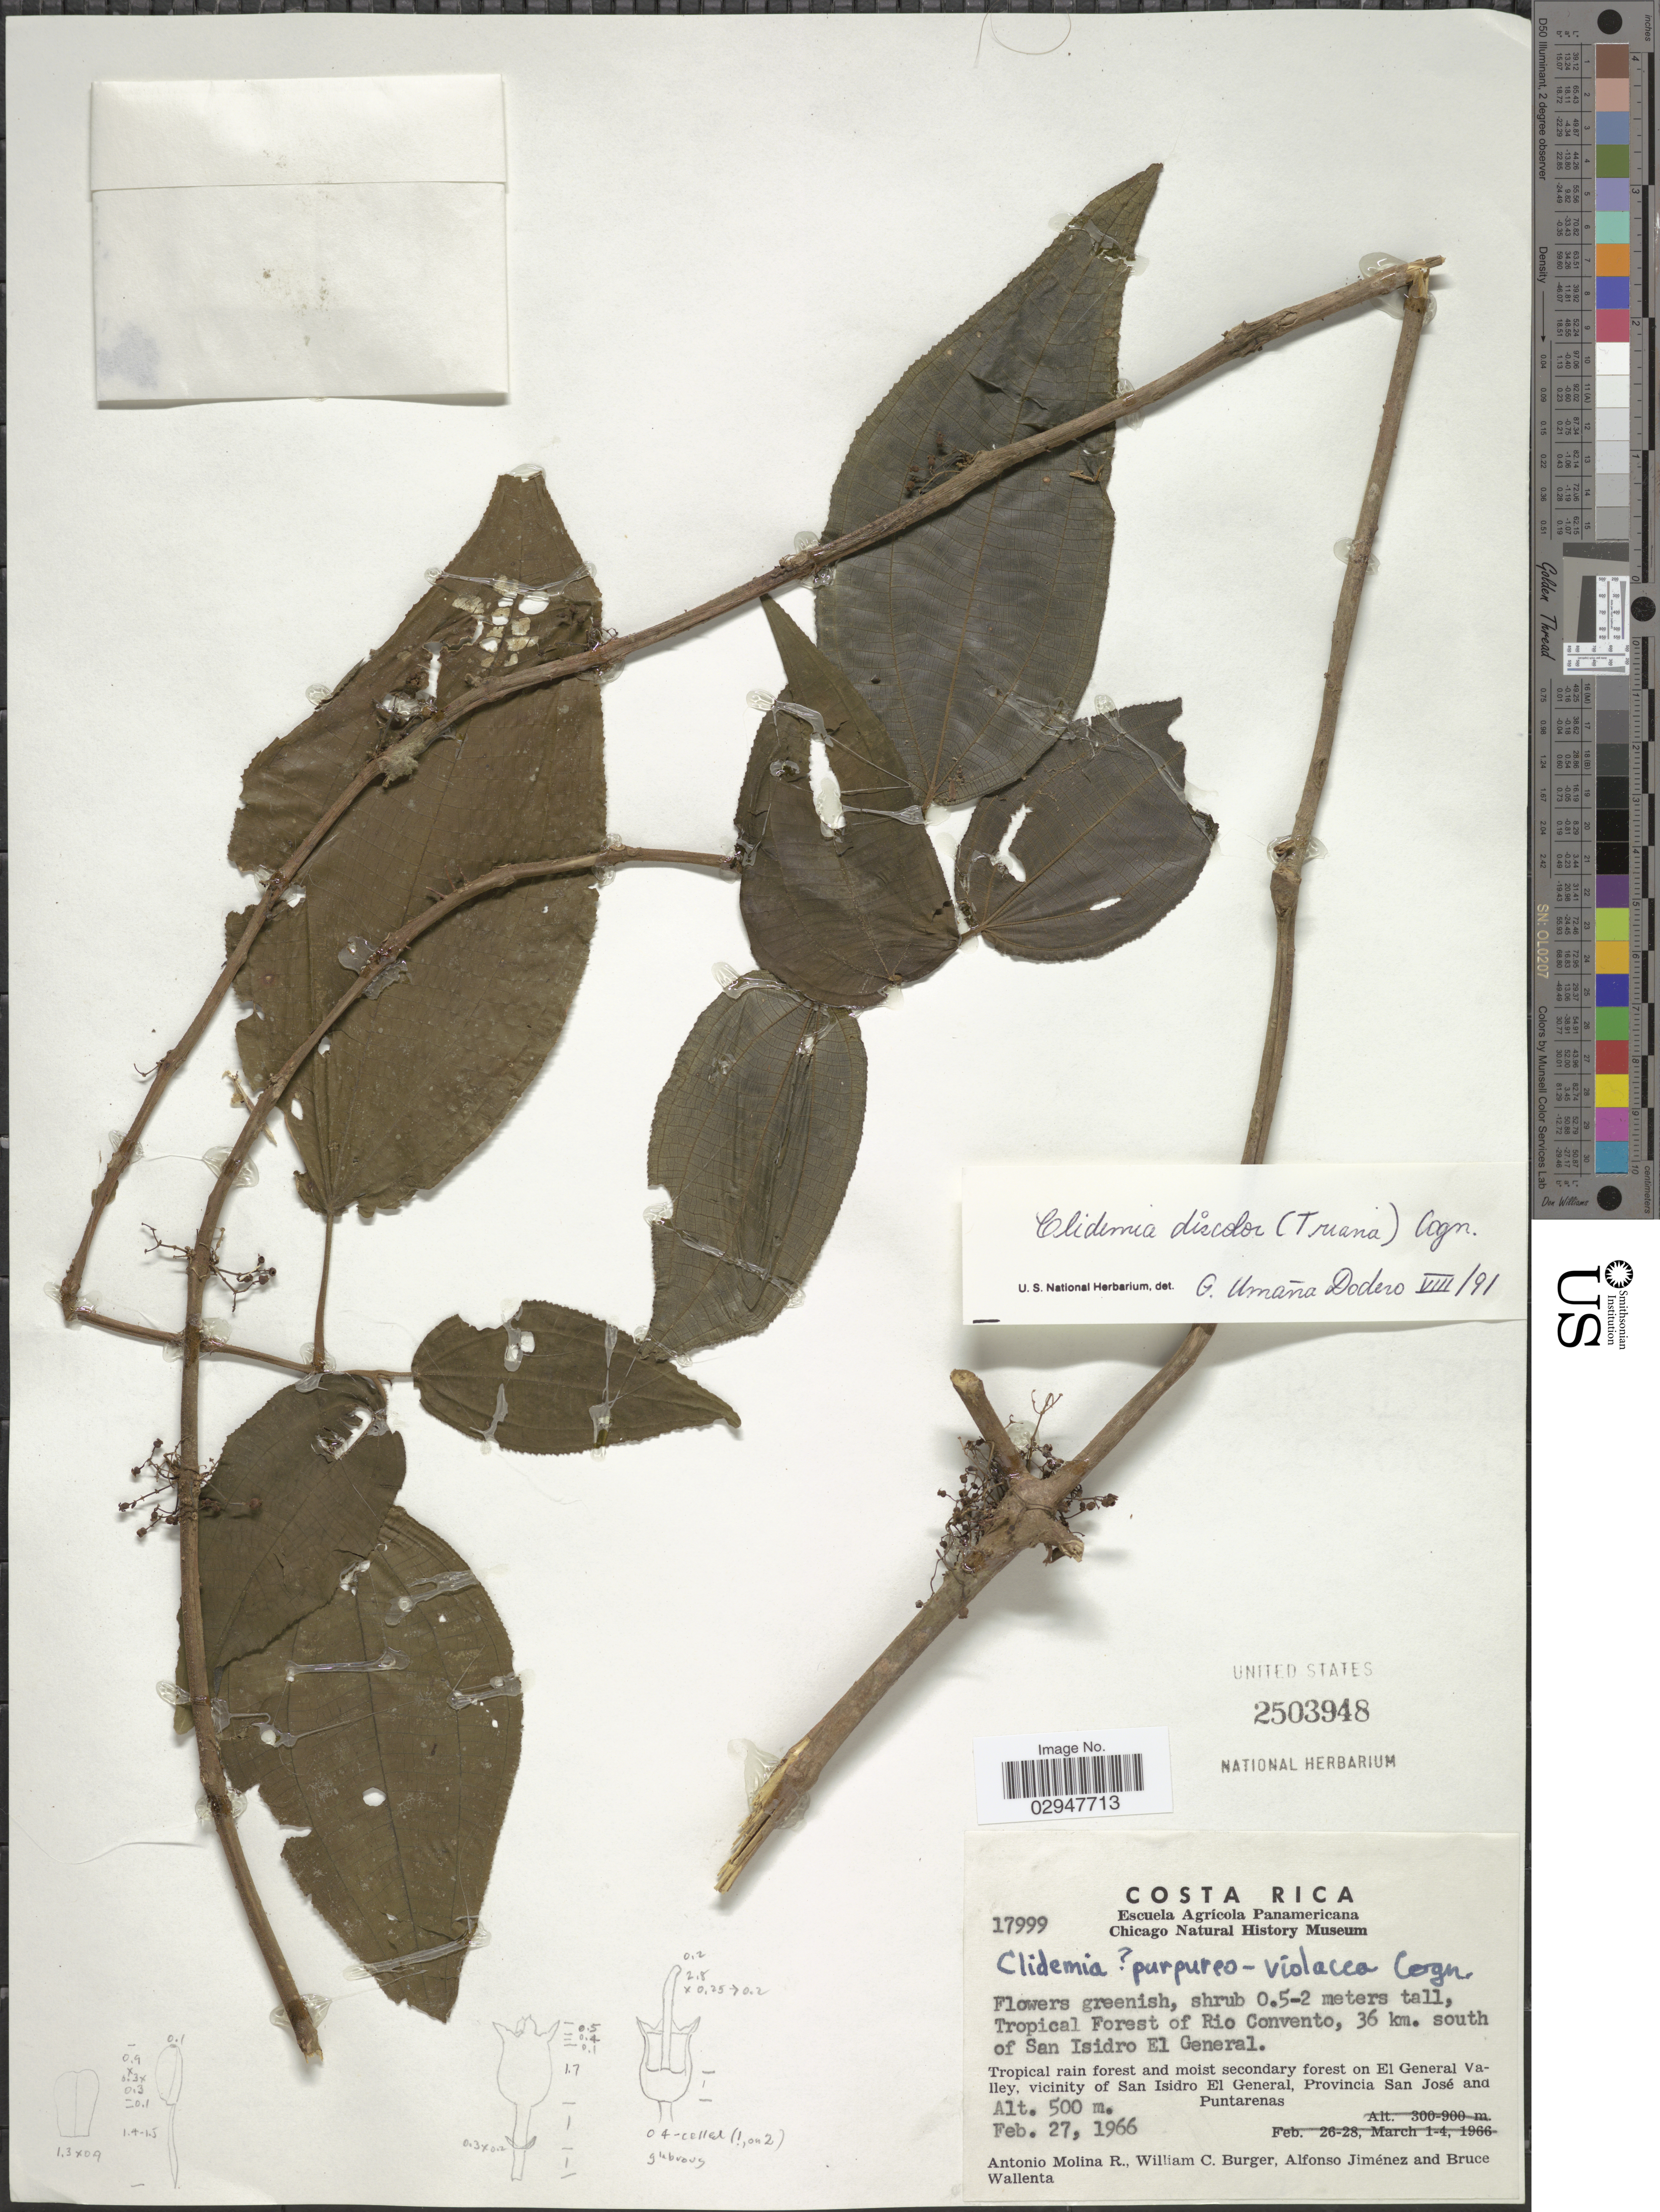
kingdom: Plantae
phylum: Tracheophyta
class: Magnoliopsida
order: Myrtales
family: Melastomataceae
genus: Clidemia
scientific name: Clidemia discolor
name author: (Triana) Cogn.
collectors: A. Molina R., W. Burger, A. Jiménez & B. Wallenta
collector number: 17999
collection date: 1966-02-27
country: Costa Rica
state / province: Puntarenas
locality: Tropical rain forest and moist secondary forest on El General Valley, vicinity of San Isidro El General, Provincia San José and Puntarenas, Tropical Forest of Rio Convento, 36 km. south of San Isidro El General.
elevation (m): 500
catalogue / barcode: US 2503948